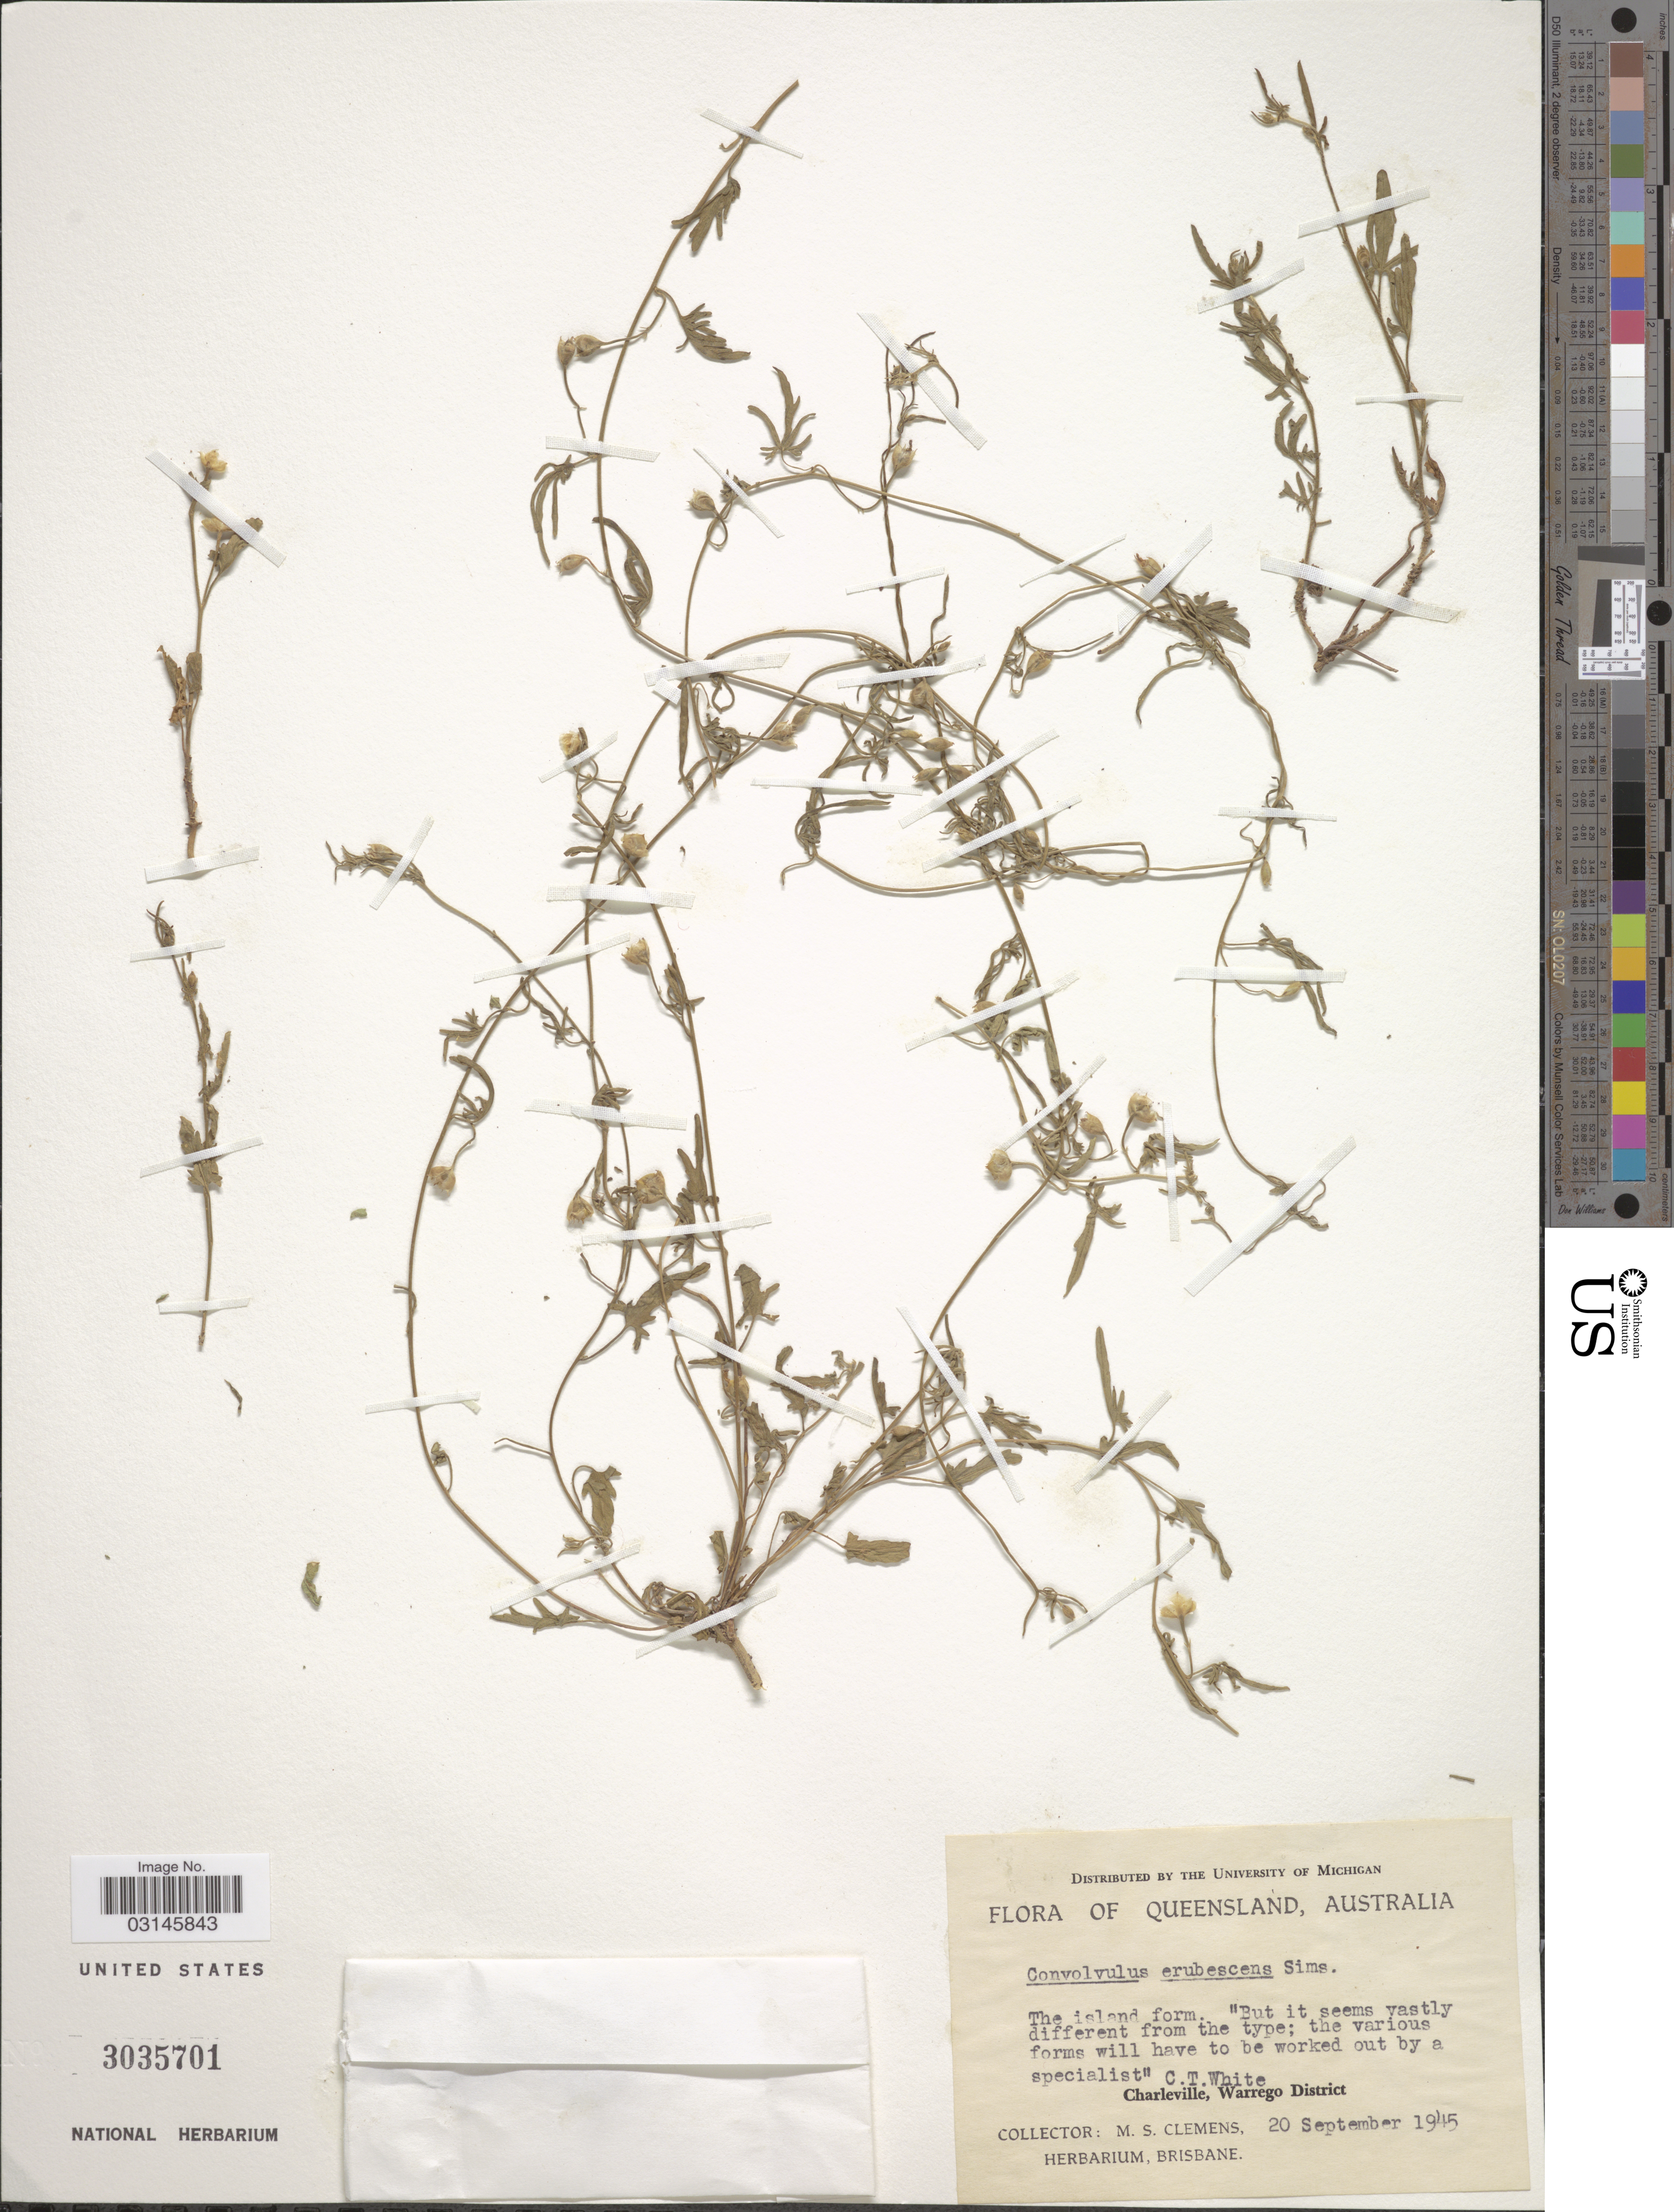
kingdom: Plantae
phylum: Tracheophyta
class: Magnoliopsida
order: Solanales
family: Convolvulaceae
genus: Convolvulus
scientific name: Convolvulus erubescens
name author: Sims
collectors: M. S. Clemens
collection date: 1945-09-20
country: Australia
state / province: Queensland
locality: Charleville, Warrego District.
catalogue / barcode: US 3035701